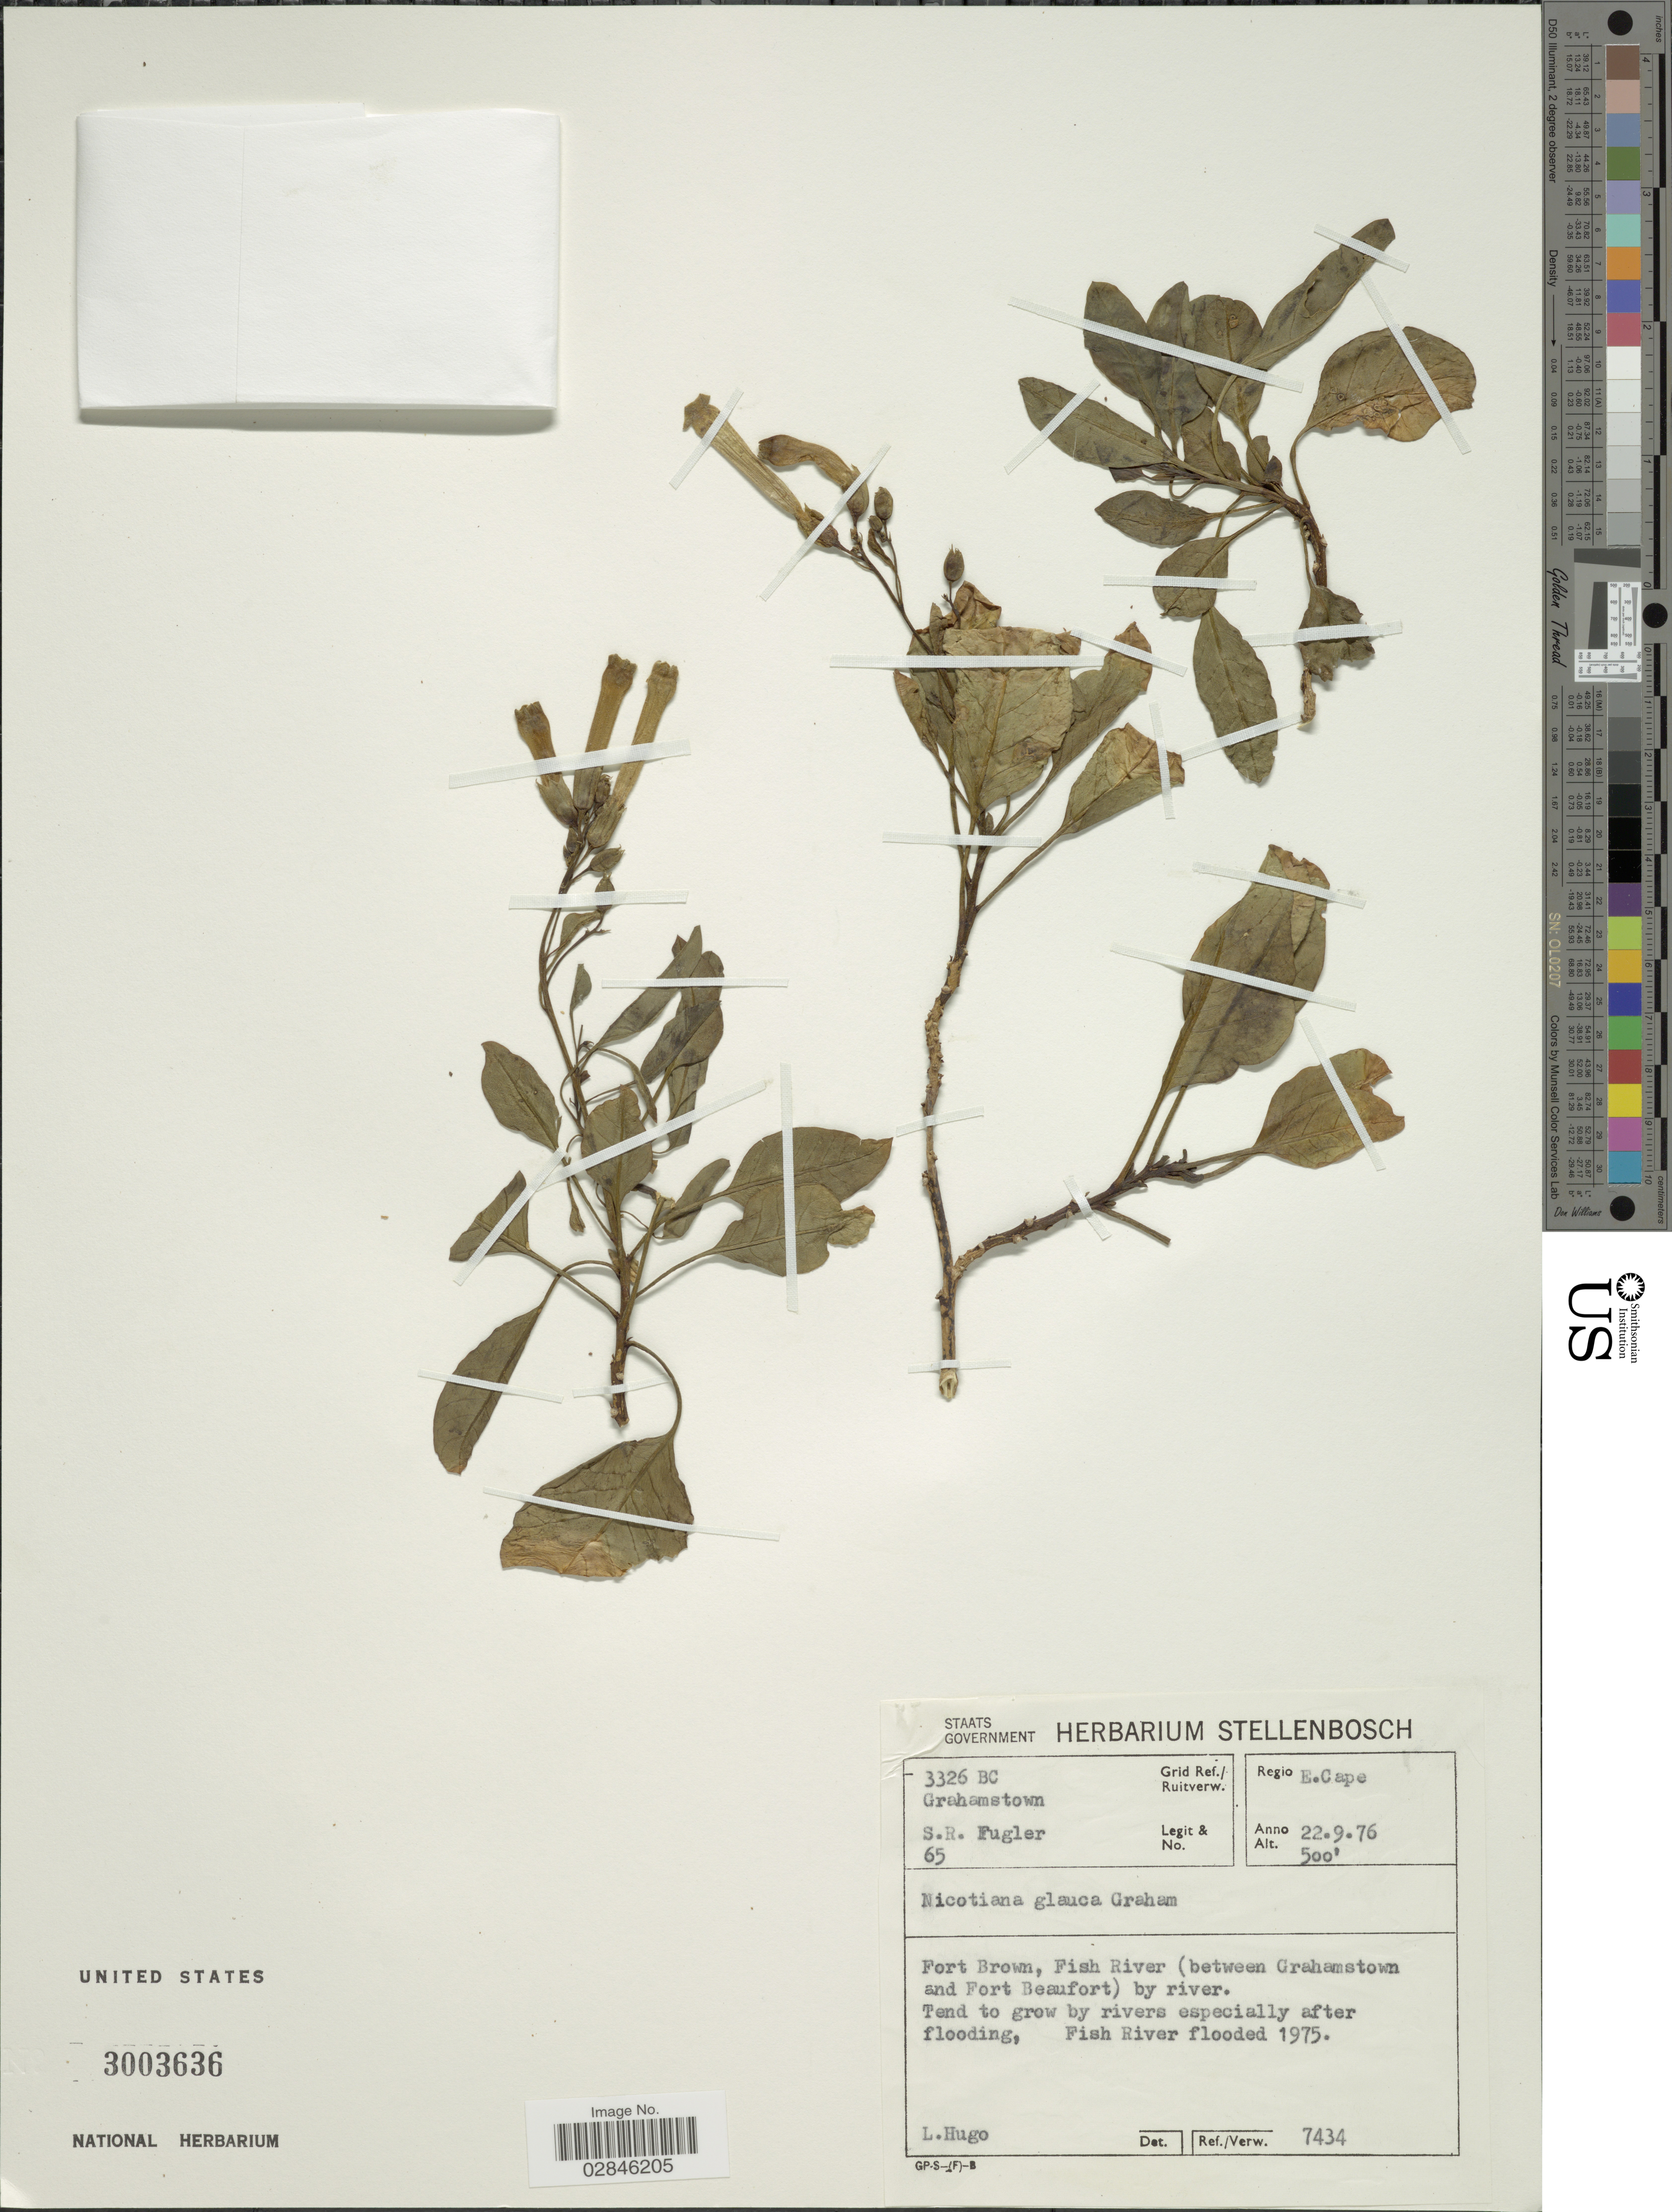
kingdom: Plantae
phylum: Tracheophyta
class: Magnoliopsida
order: Solanales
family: Solanaceae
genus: Nicotiana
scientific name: Nicotiana glauca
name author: Graham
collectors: S. Fugler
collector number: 65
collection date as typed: Transcribed d/m/y: 22/9/76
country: South Africa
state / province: Eastern Cape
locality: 3326 BC Grahamstown Grid Ref./ Ruitverw., Regio E. Cape. Fort Brown, Fish River (between Grahamstown and Fort Beaufort) by river.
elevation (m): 152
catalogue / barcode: US 3003636